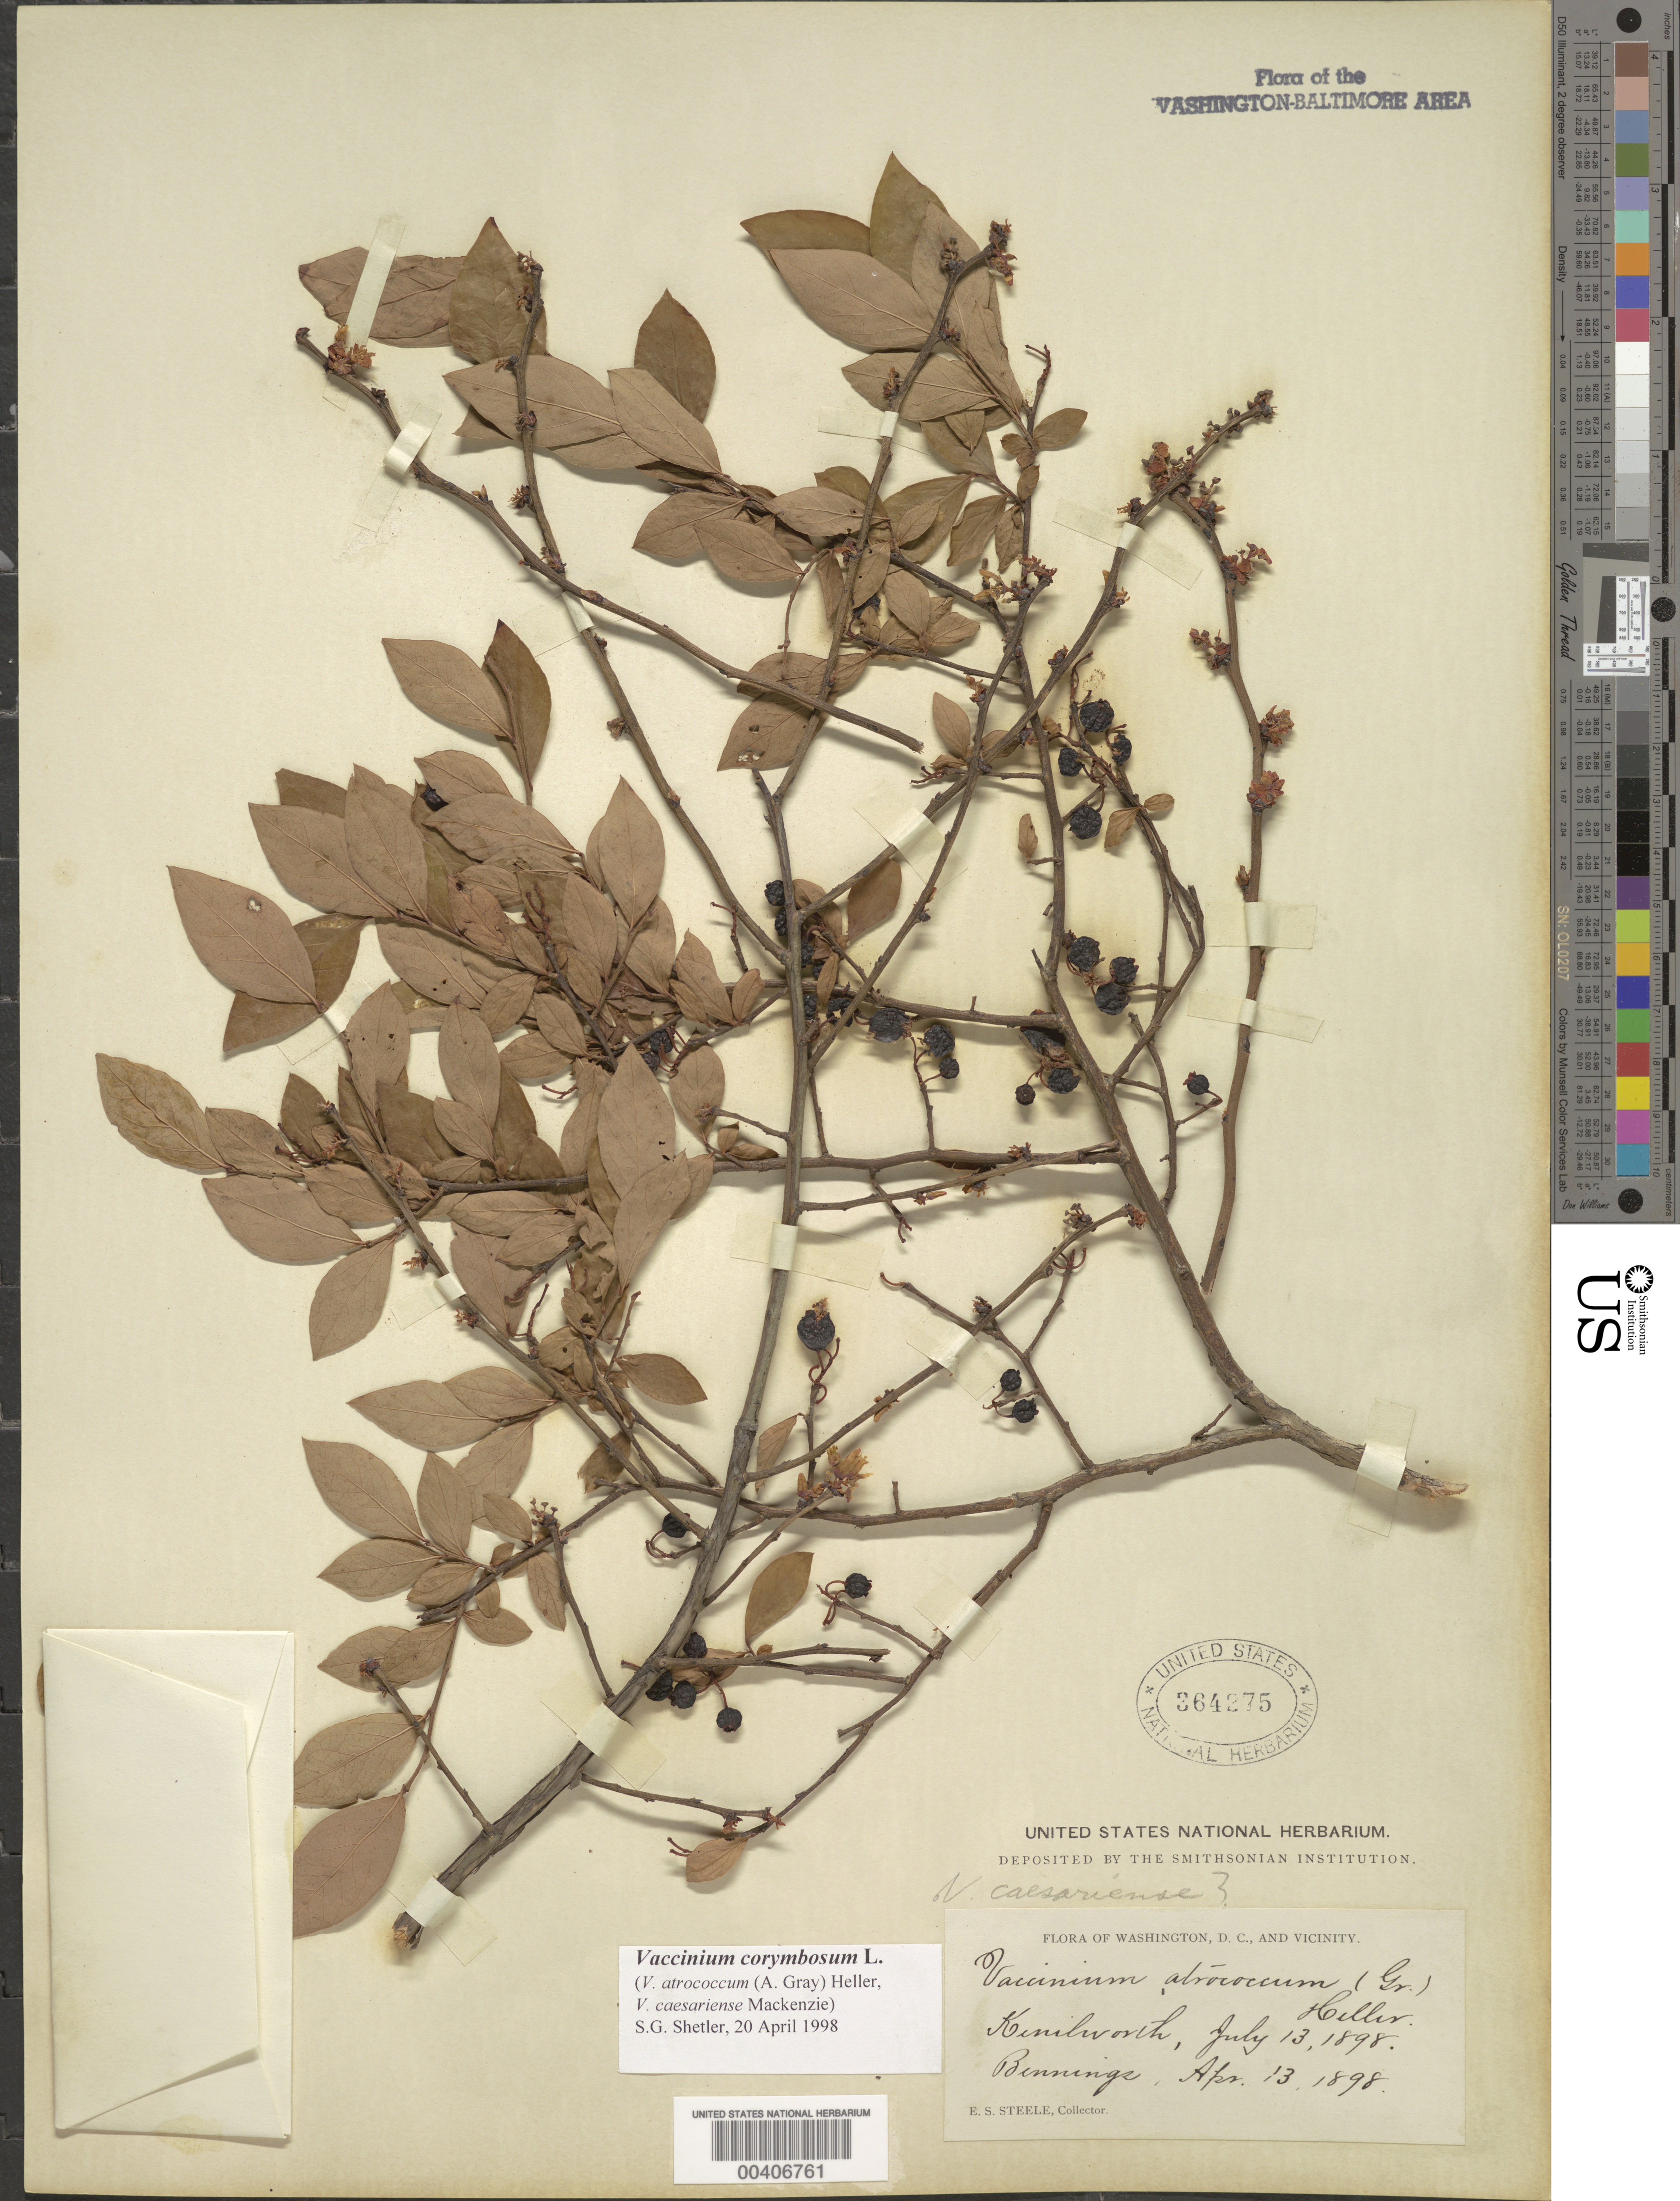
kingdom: Plantae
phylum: Tracheophyta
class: Magnoliopsida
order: Ericales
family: Ericaceae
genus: Vaccinium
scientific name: Vaccinium corymbosum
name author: L.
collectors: E. Steele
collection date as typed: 13 Apr 1898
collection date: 1898-04-13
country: United States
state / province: District of Columbia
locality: Bennings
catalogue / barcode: US 364275